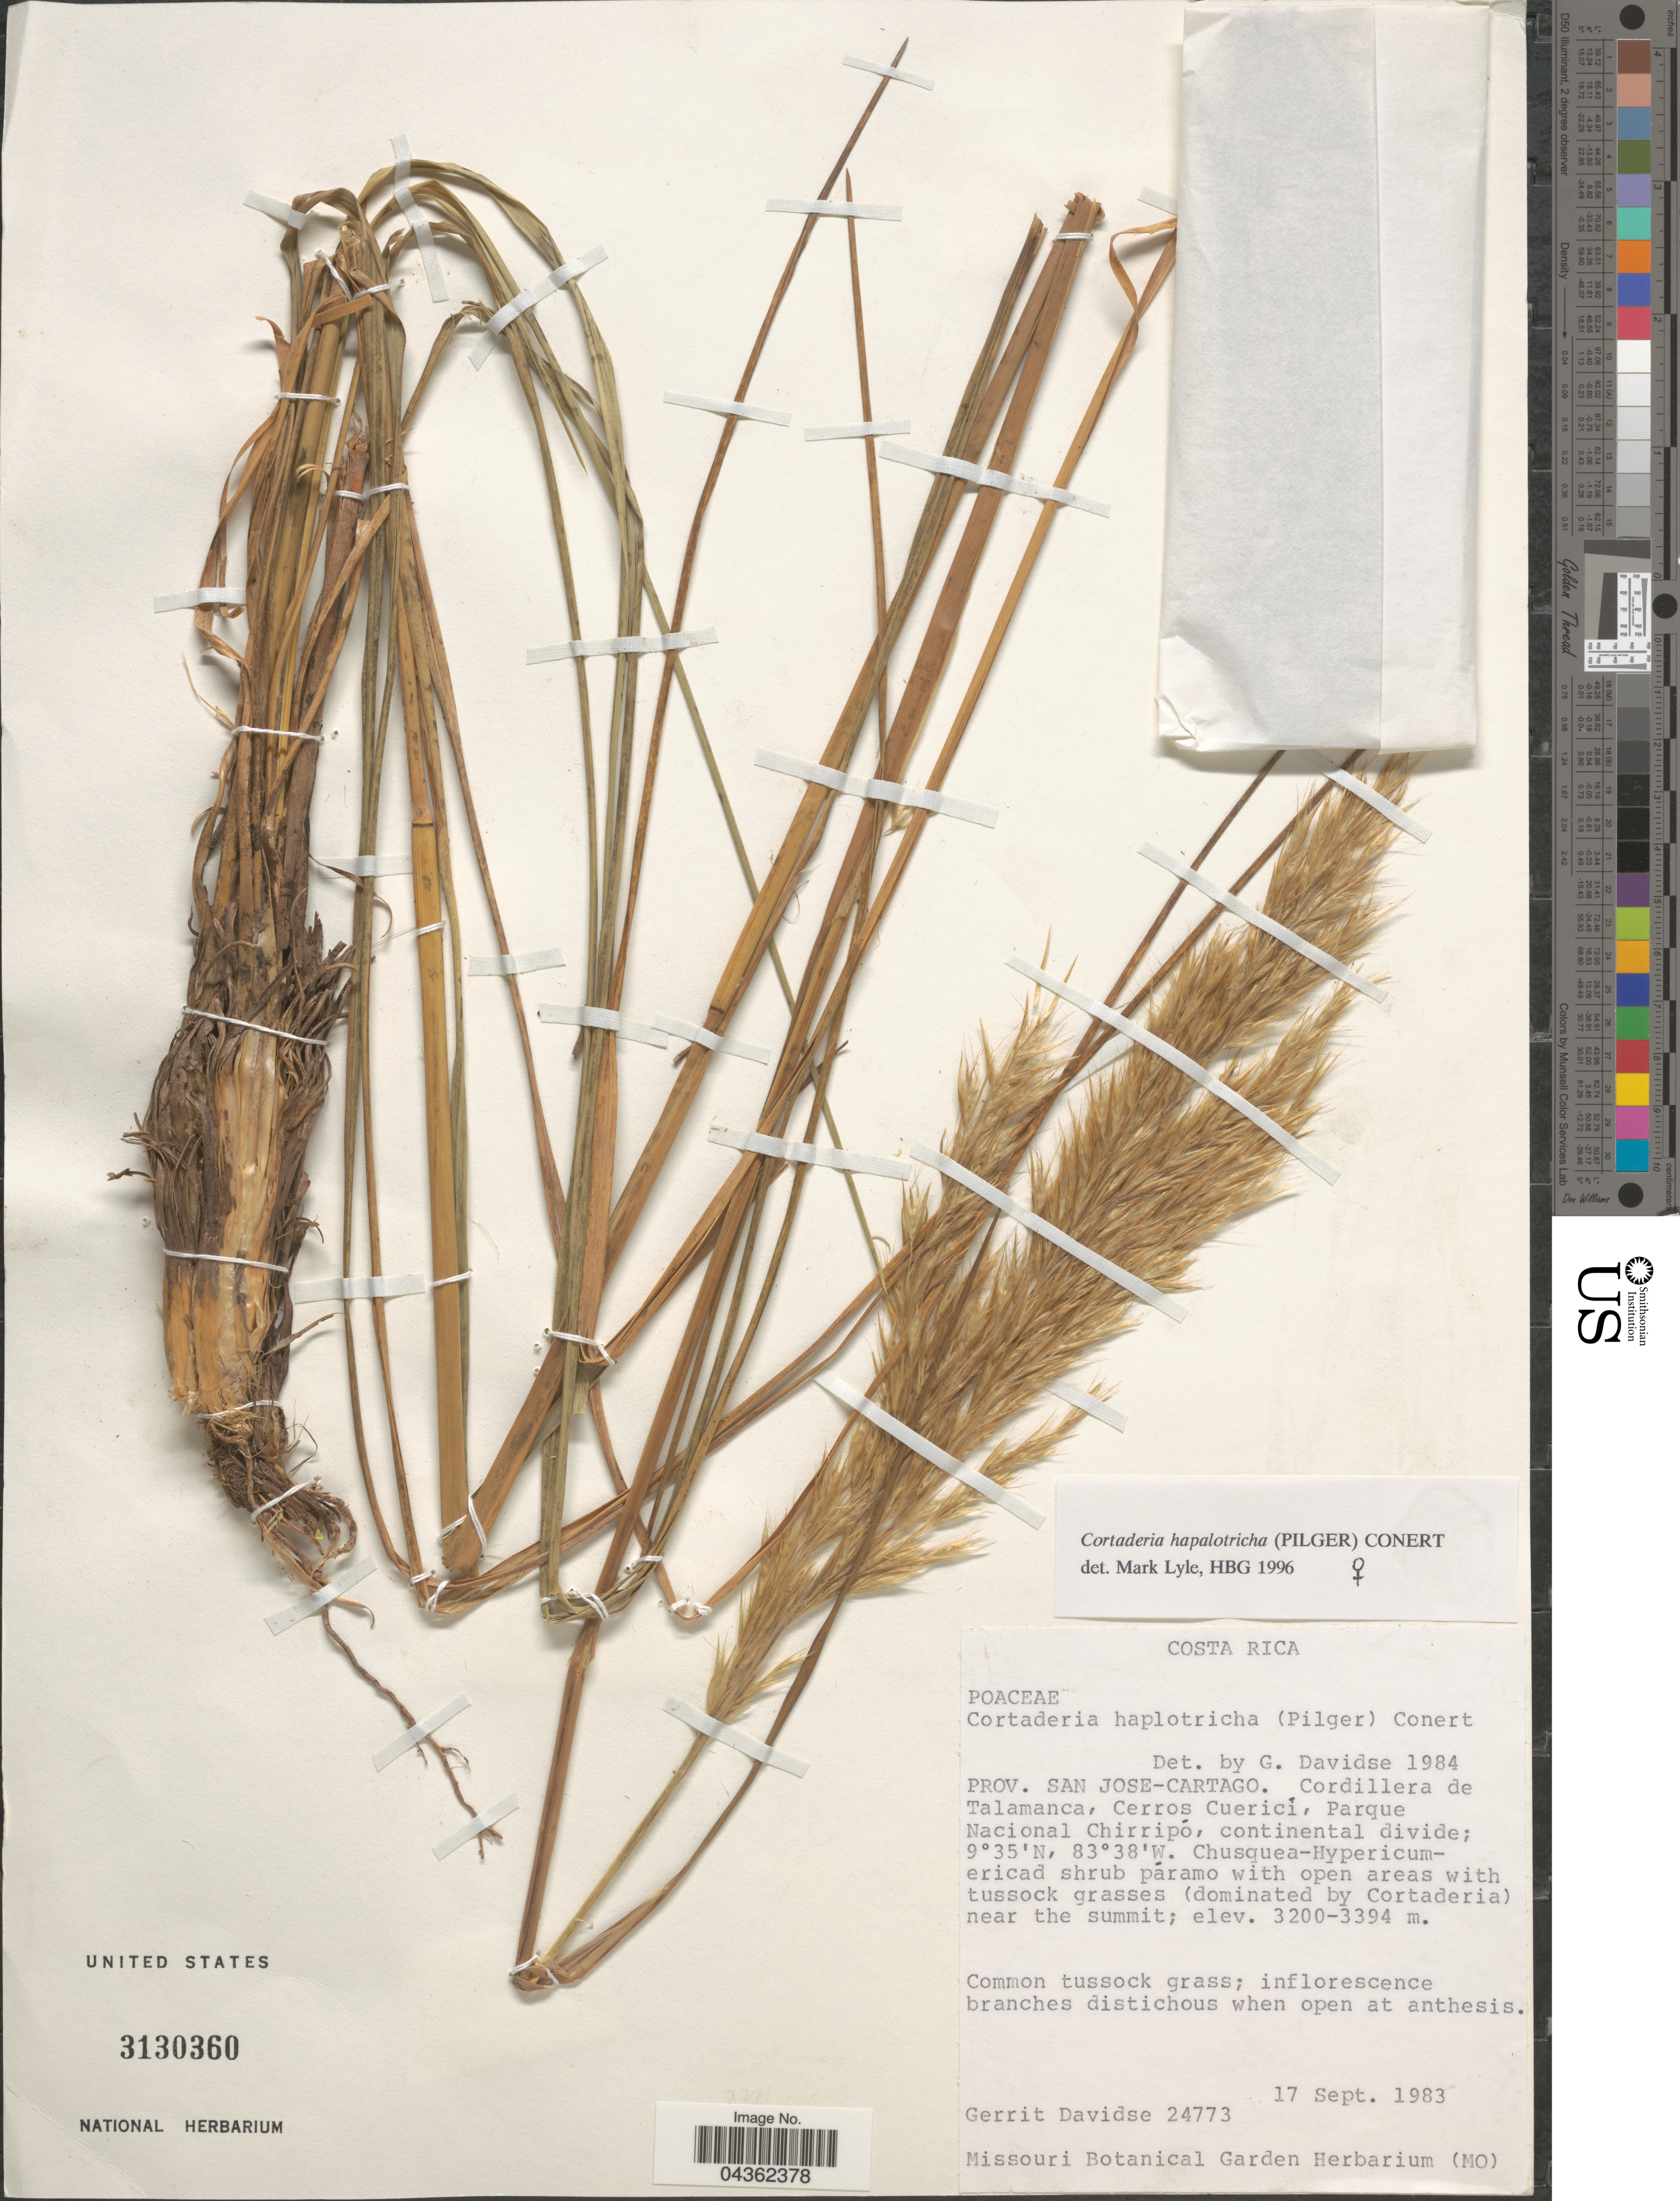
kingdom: Plantae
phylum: Tracheophyta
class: Liliopsida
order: Poales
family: Poaceae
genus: Cortaderia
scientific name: Cortaderia hapalotricha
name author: (Pilg.) Conert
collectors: G. Davidse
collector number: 24773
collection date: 1983-09-17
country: Costa Rica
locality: Prov. San Jose-Cartago. Cordillera de Talamanca, Cerros Cuericí, Parque Nacional Chirripó, continental divide.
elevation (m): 3200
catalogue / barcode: US 3130360